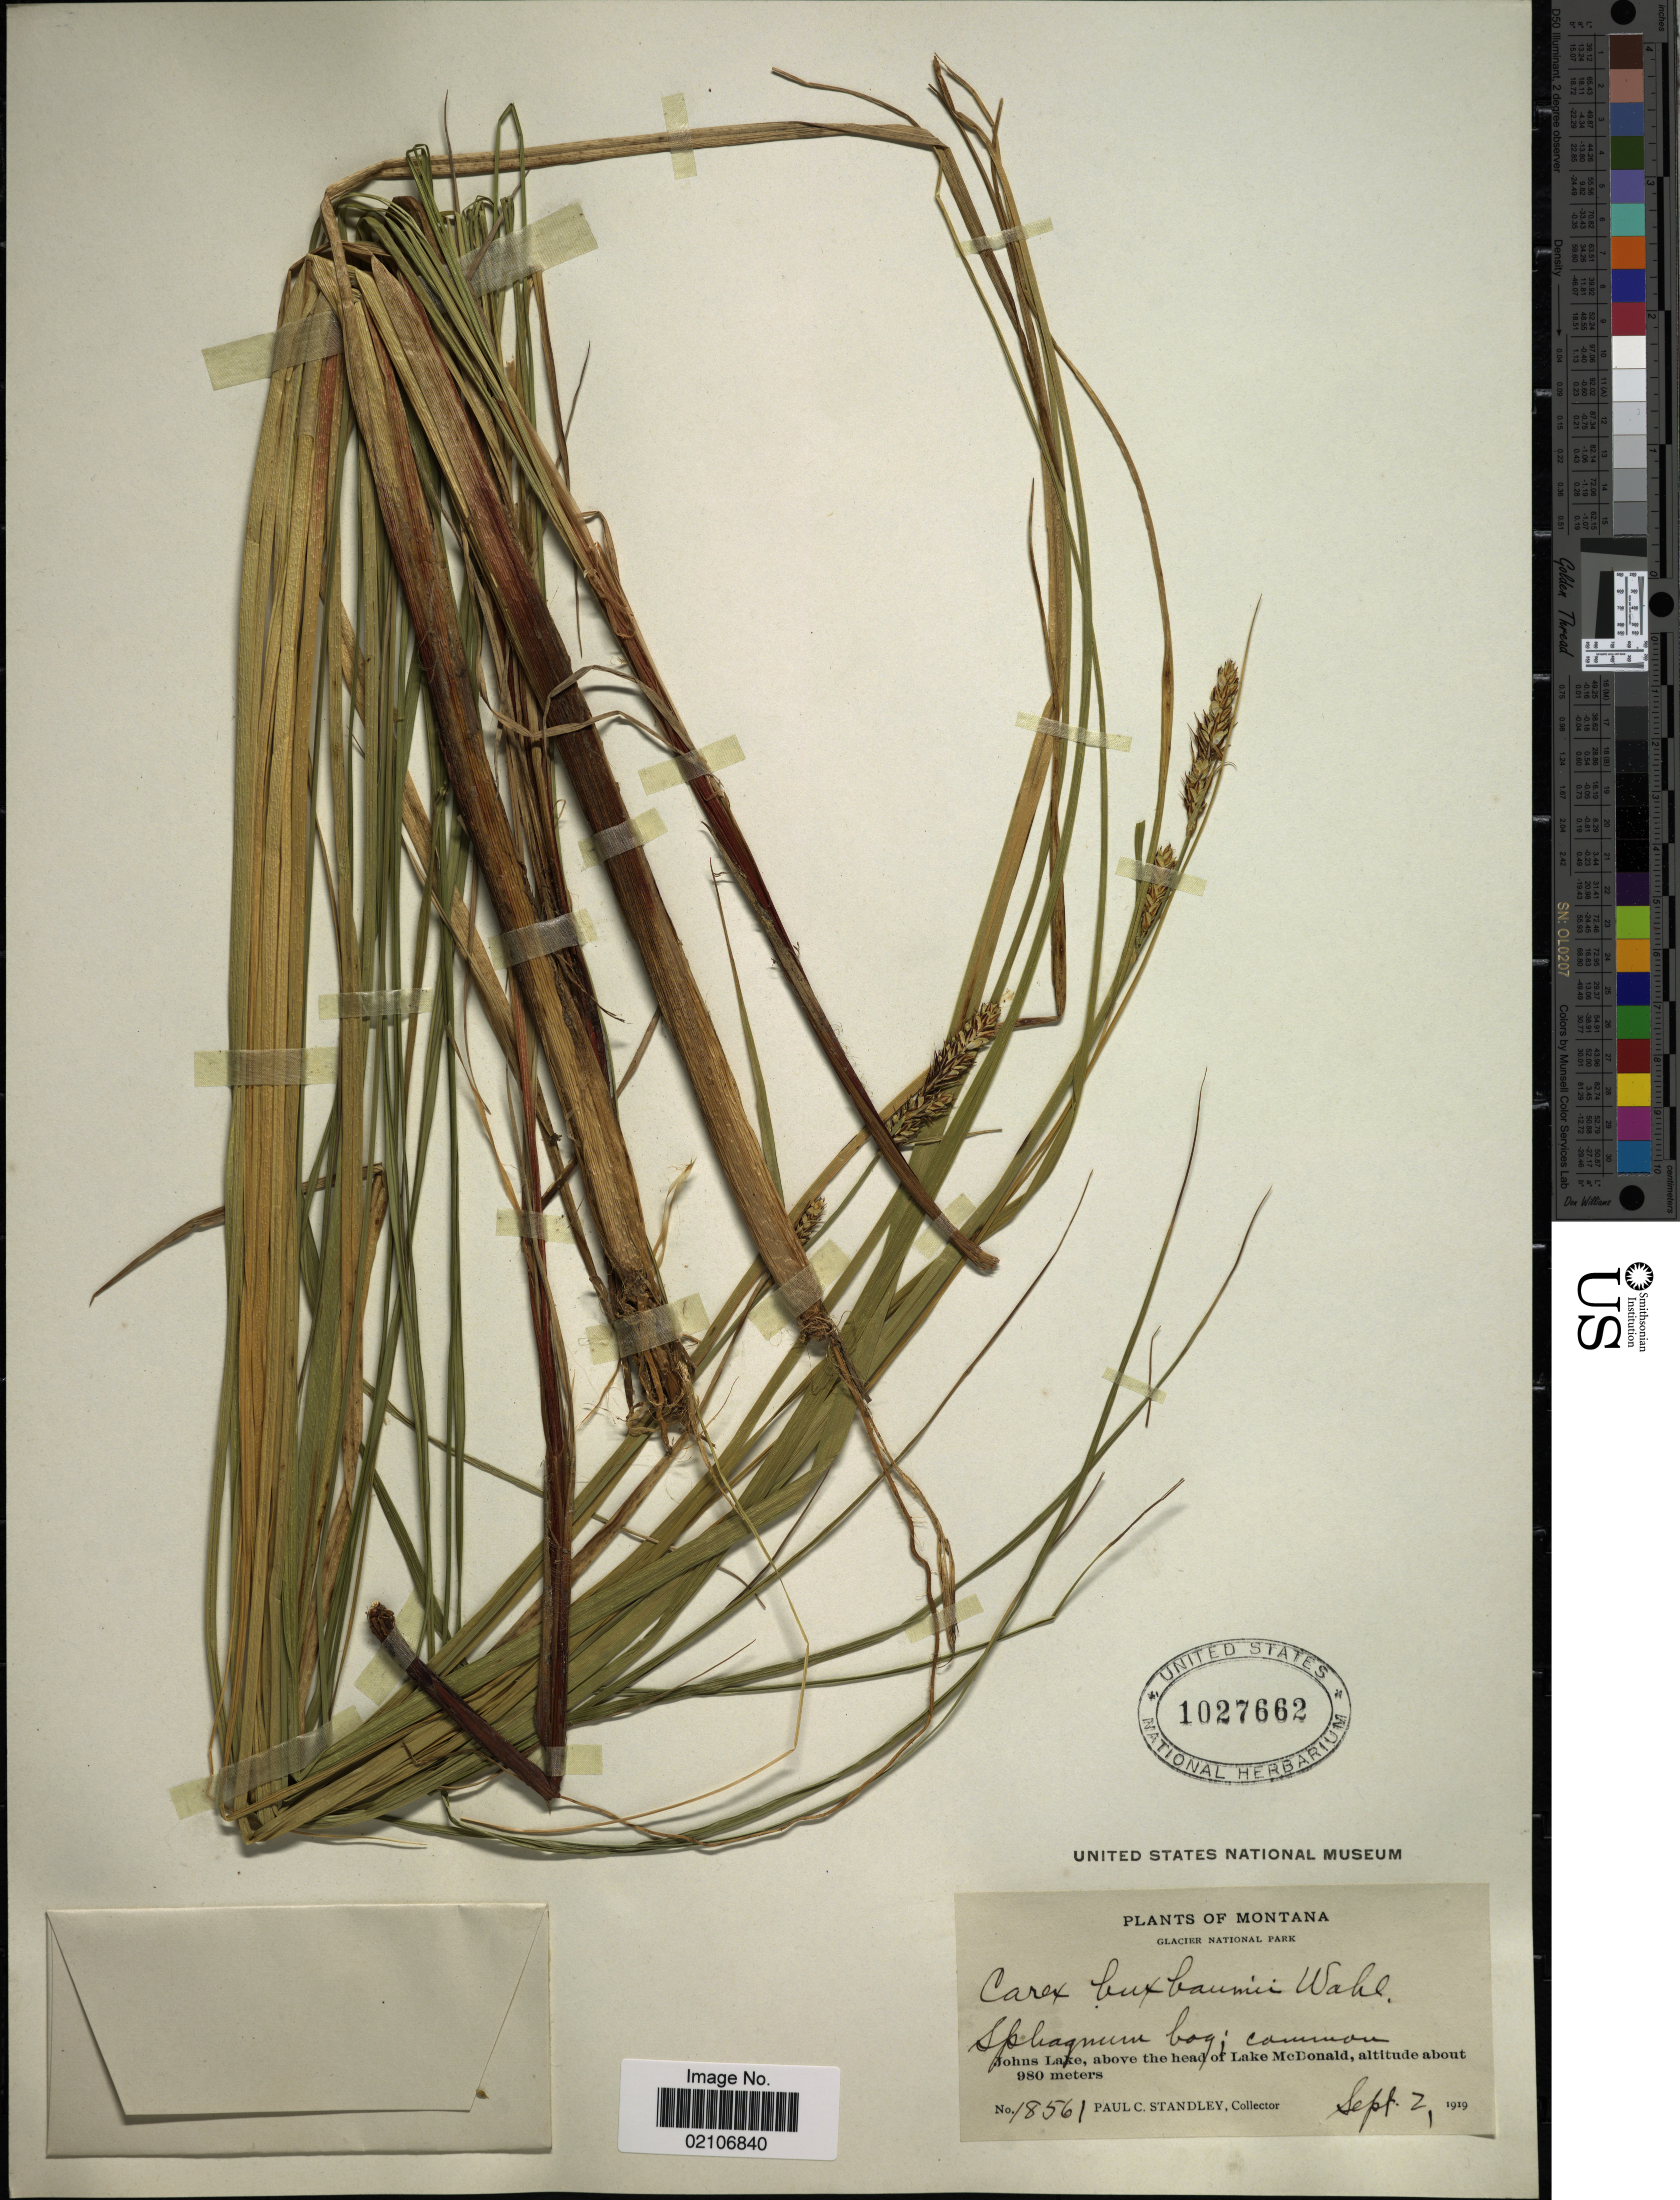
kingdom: Plantae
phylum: Tracheophyta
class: Liliopsida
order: Poales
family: Cyperaceae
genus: Carex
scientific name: Carex buxbaumii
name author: Wahlenb.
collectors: P. C. Standley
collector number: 18561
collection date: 1919-09-02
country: United States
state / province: Montana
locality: Montana, Glacier National Park. Johns Lake, above head of Lake McDonald.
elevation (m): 980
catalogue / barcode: US 1027662